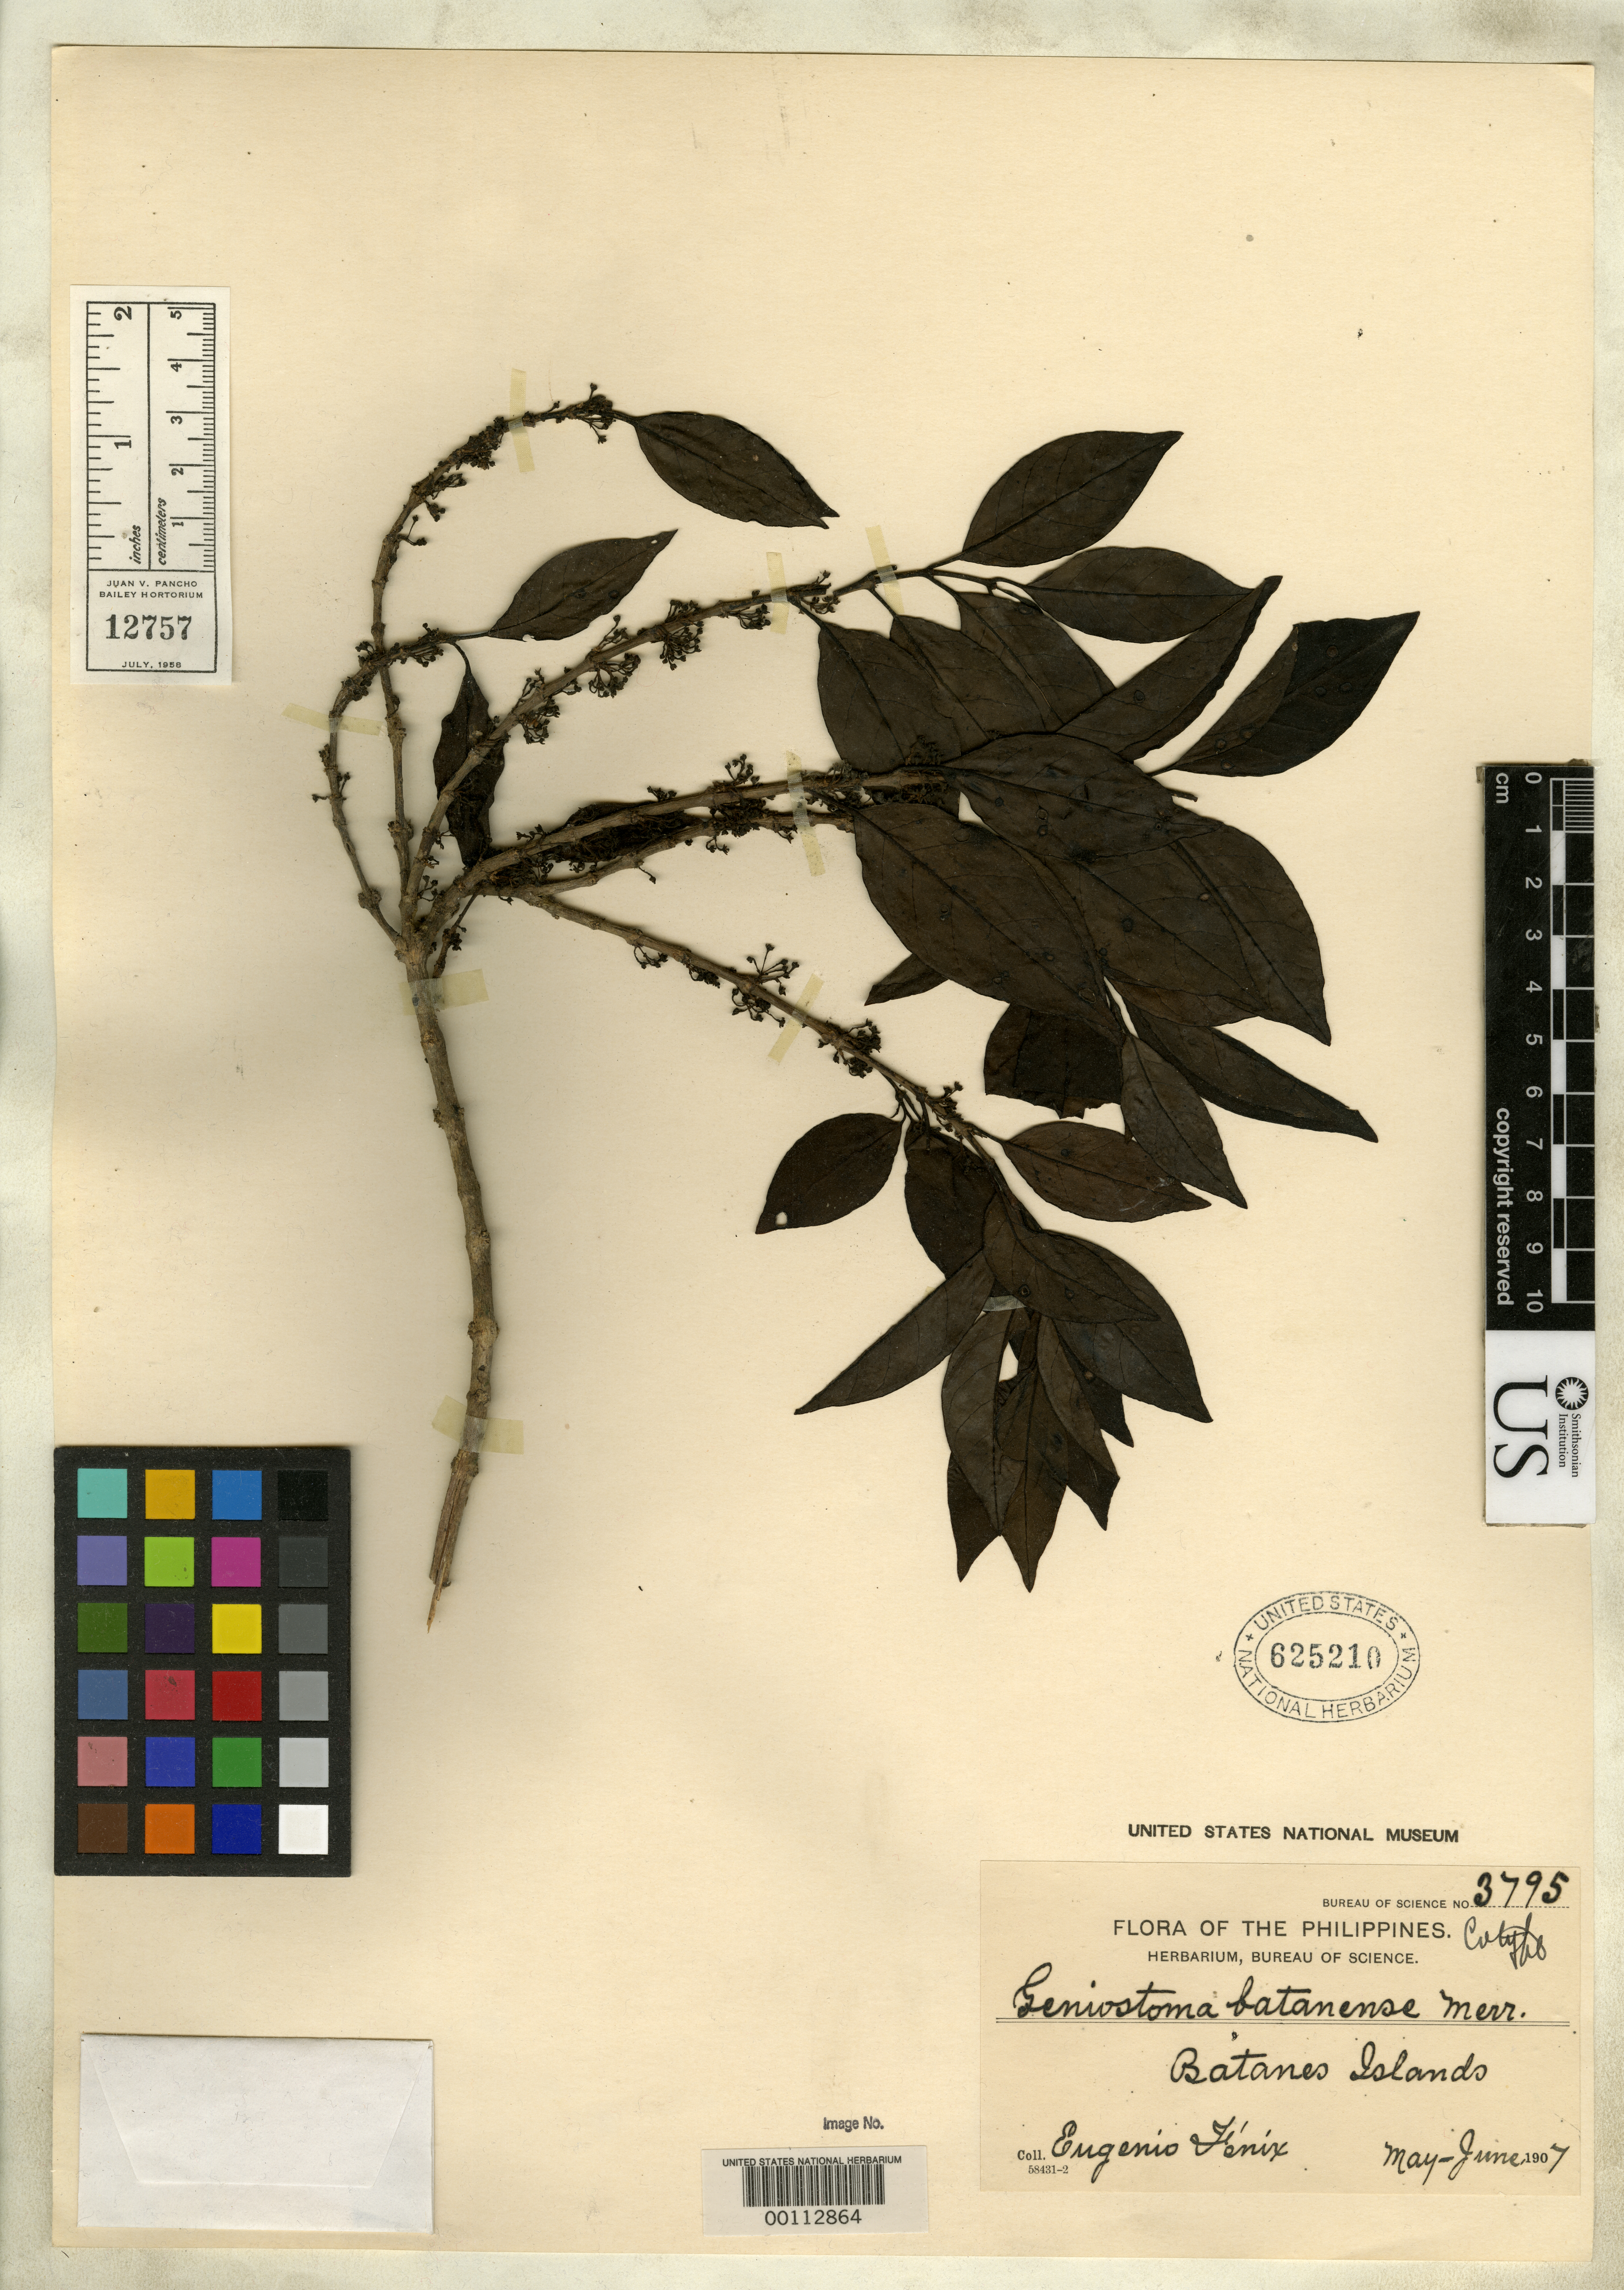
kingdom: Plantae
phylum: Tracheophyta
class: Magnoliopsida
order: Gentianales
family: Loganiaceae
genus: Geniostoma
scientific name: Geniostoma batanense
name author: Merr.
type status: Isotype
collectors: E. Fénix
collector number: Bur. Sci. 3795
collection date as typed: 08 Jun 1907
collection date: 1907-06-08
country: Philippines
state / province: Central Luzon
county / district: Bataan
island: Luzon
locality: Batanes.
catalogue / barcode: US 625210